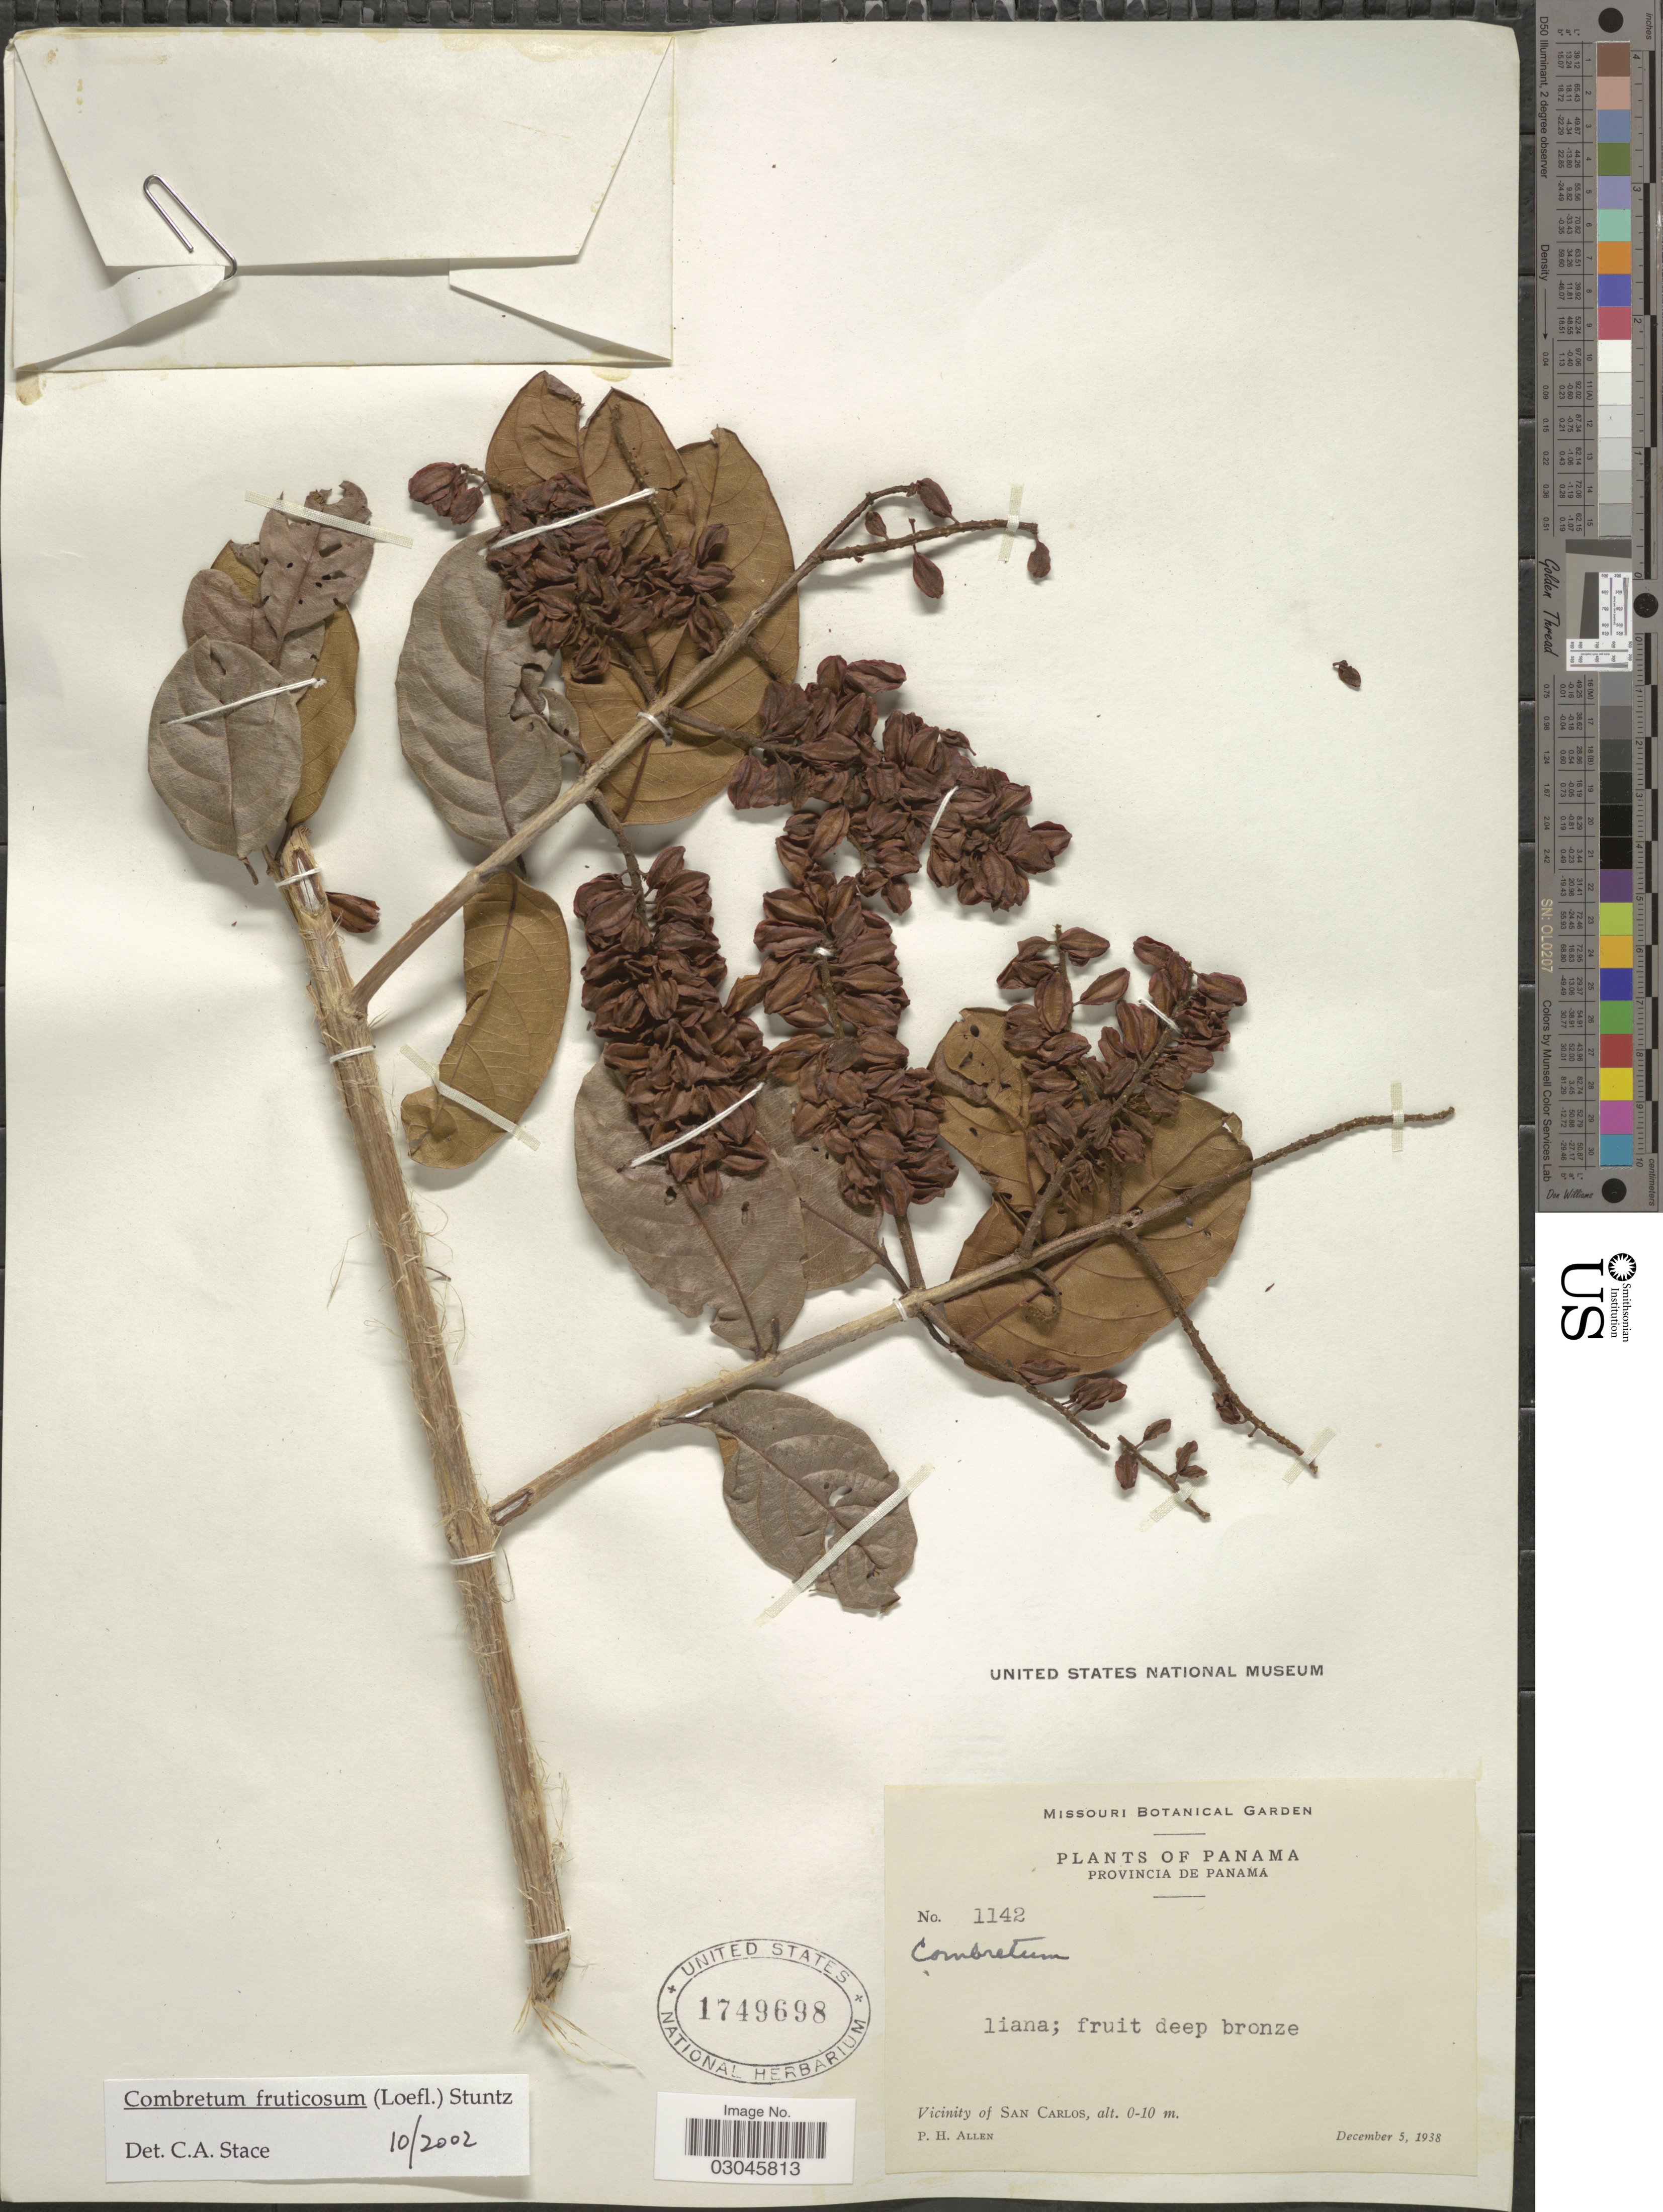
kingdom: Plantae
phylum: Tracheophyta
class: Magnoliopsida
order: Myrtales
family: Combretaceae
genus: Combretum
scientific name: Combretum fruticosum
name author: (Loefl.) Stuntz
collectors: P. H. Allen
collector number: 1142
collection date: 1938-12-05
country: Panama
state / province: Panamá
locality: Vicinity of San Carlos.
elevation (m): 0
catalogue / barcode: US 1749698